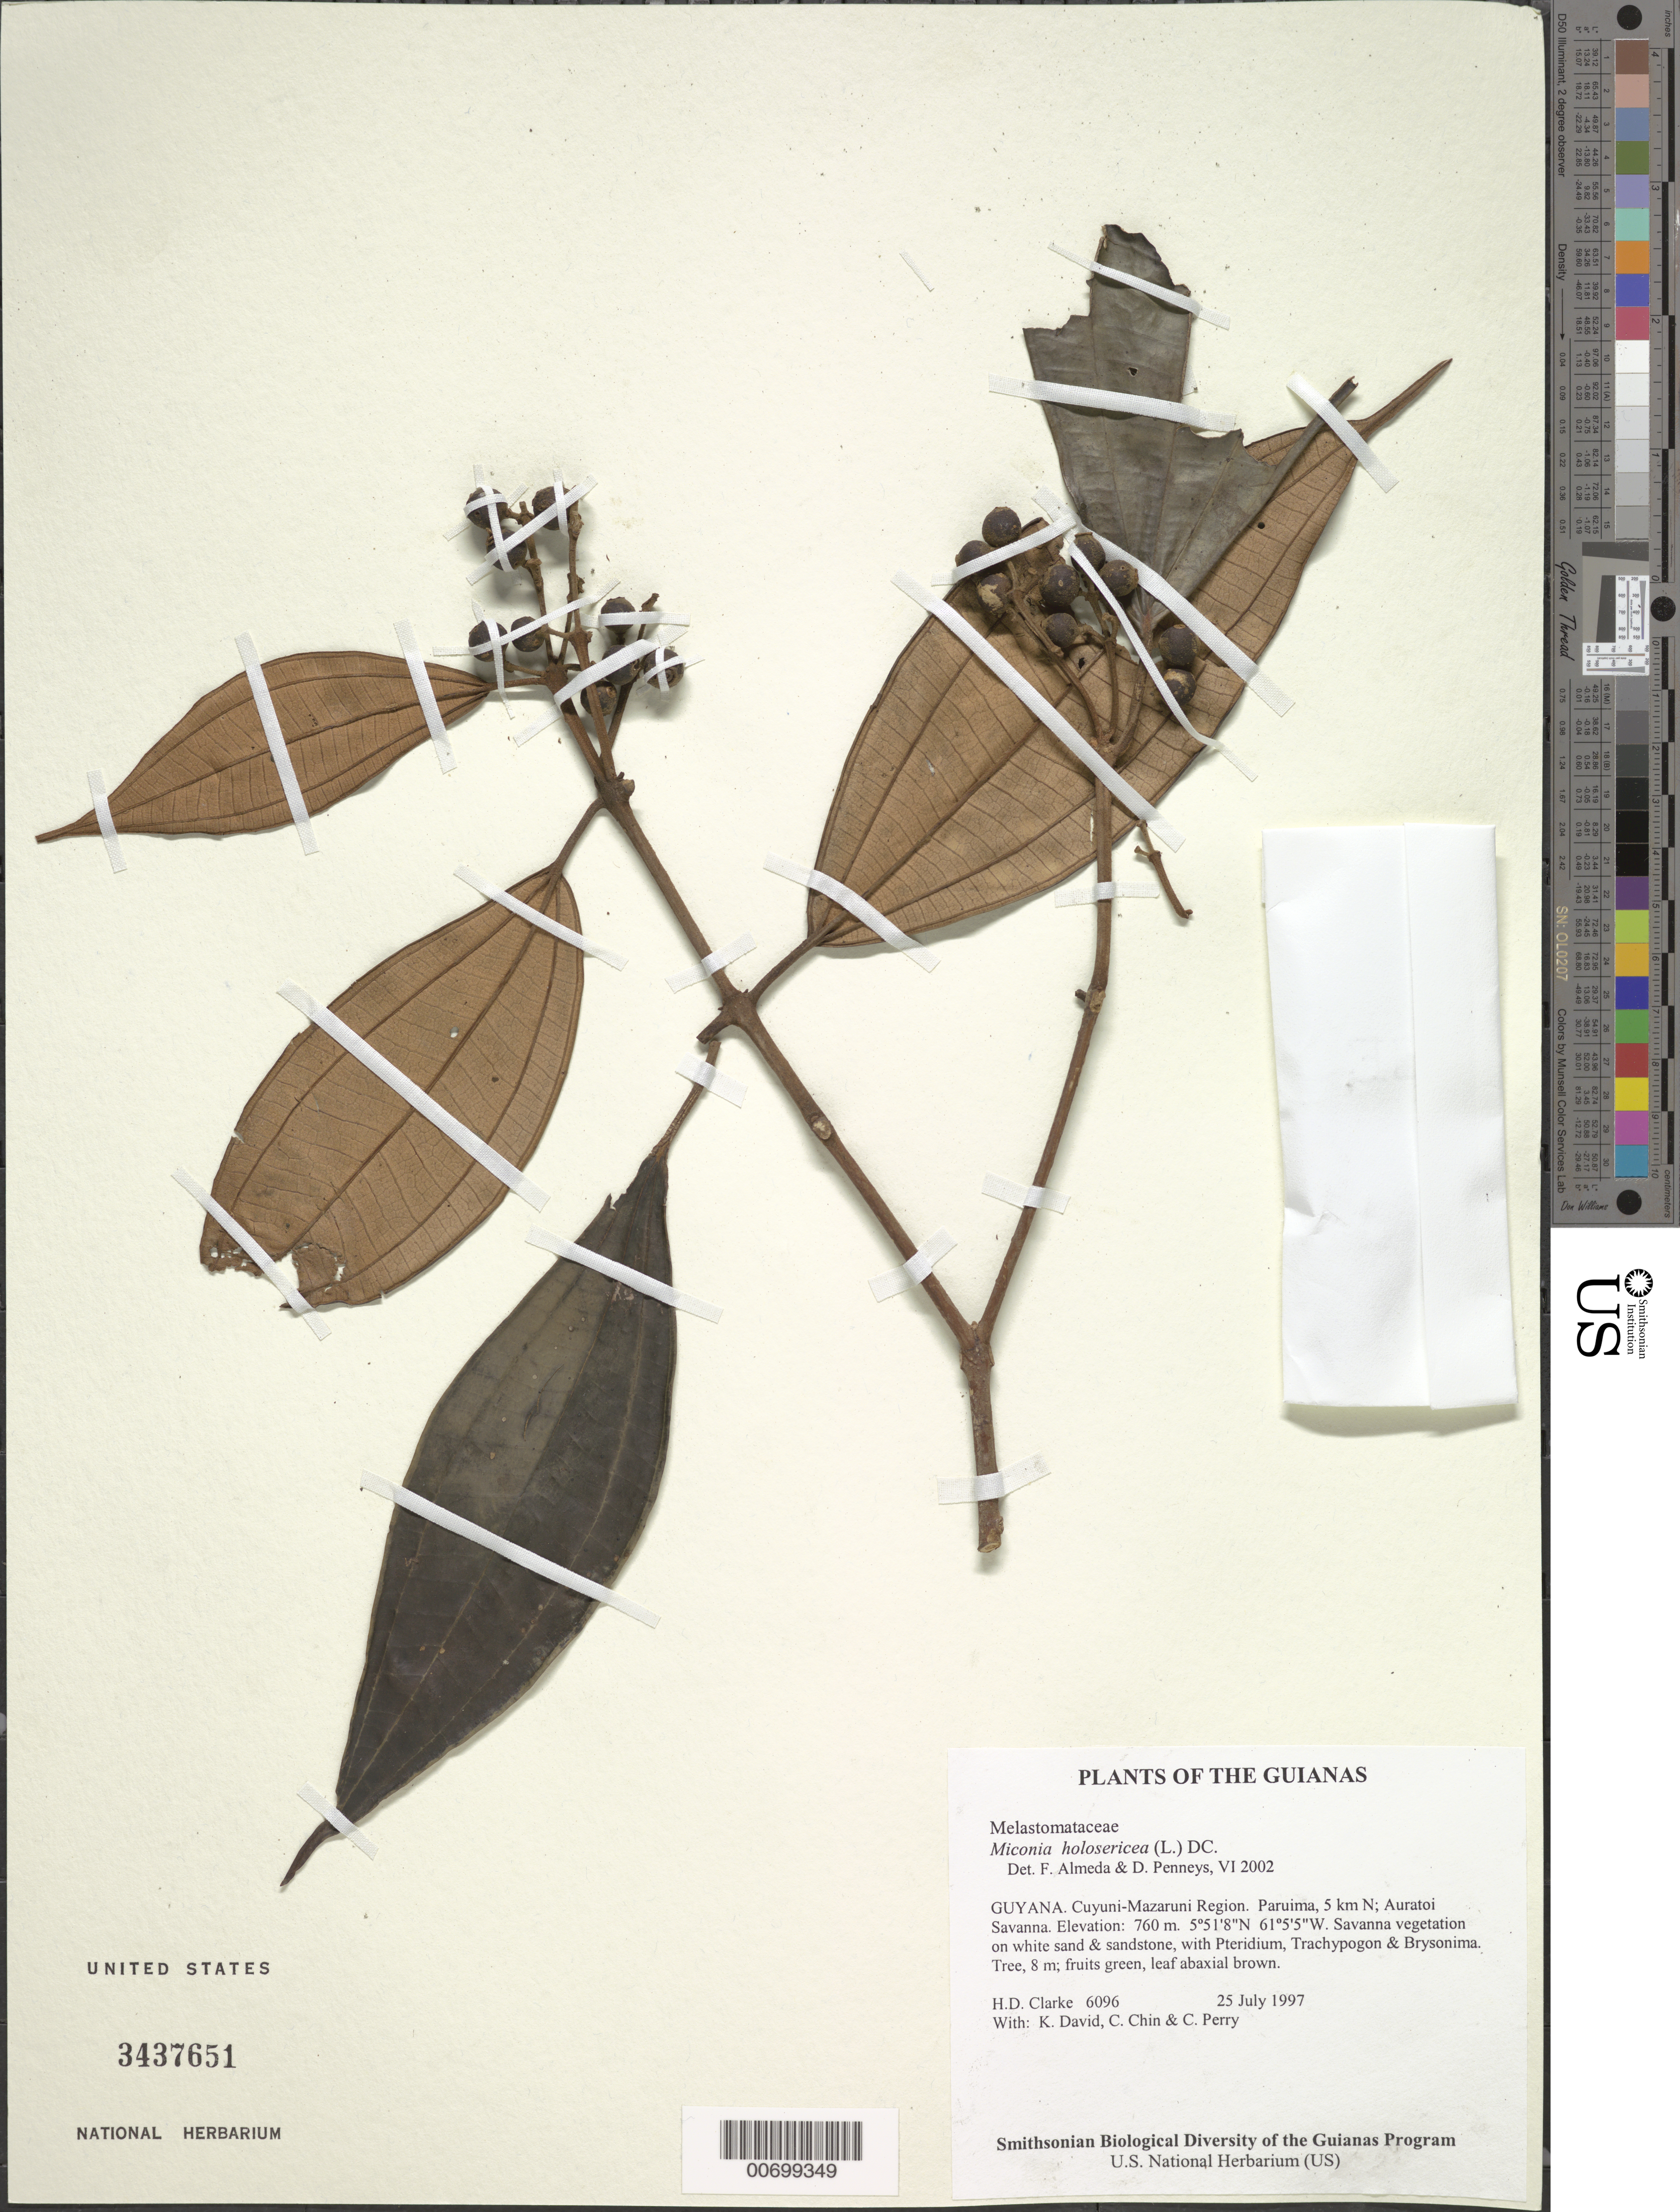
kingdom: Plantae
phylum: Tracheophyta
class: Magnoliopsida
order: Myrtales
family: Melastomataceae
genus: Miconia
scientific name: Miconia holosericea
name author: (L.) DC.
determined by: Almeda, F.; Penneys, D. S.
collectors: H. D. Clarke, K. David, C. Chin & C. Perry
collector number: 6096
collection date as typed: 25 July 1997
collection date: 1997-07-25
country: Guyana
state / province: Cuyuni-Mazaruni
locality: Paruima, 5 km N; Auratoi Savanna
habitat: Savanna vegetation on white sand & sandstone, with Pteridium, Trachypogon & Brysonima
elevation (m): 760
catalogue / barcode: US 3437651